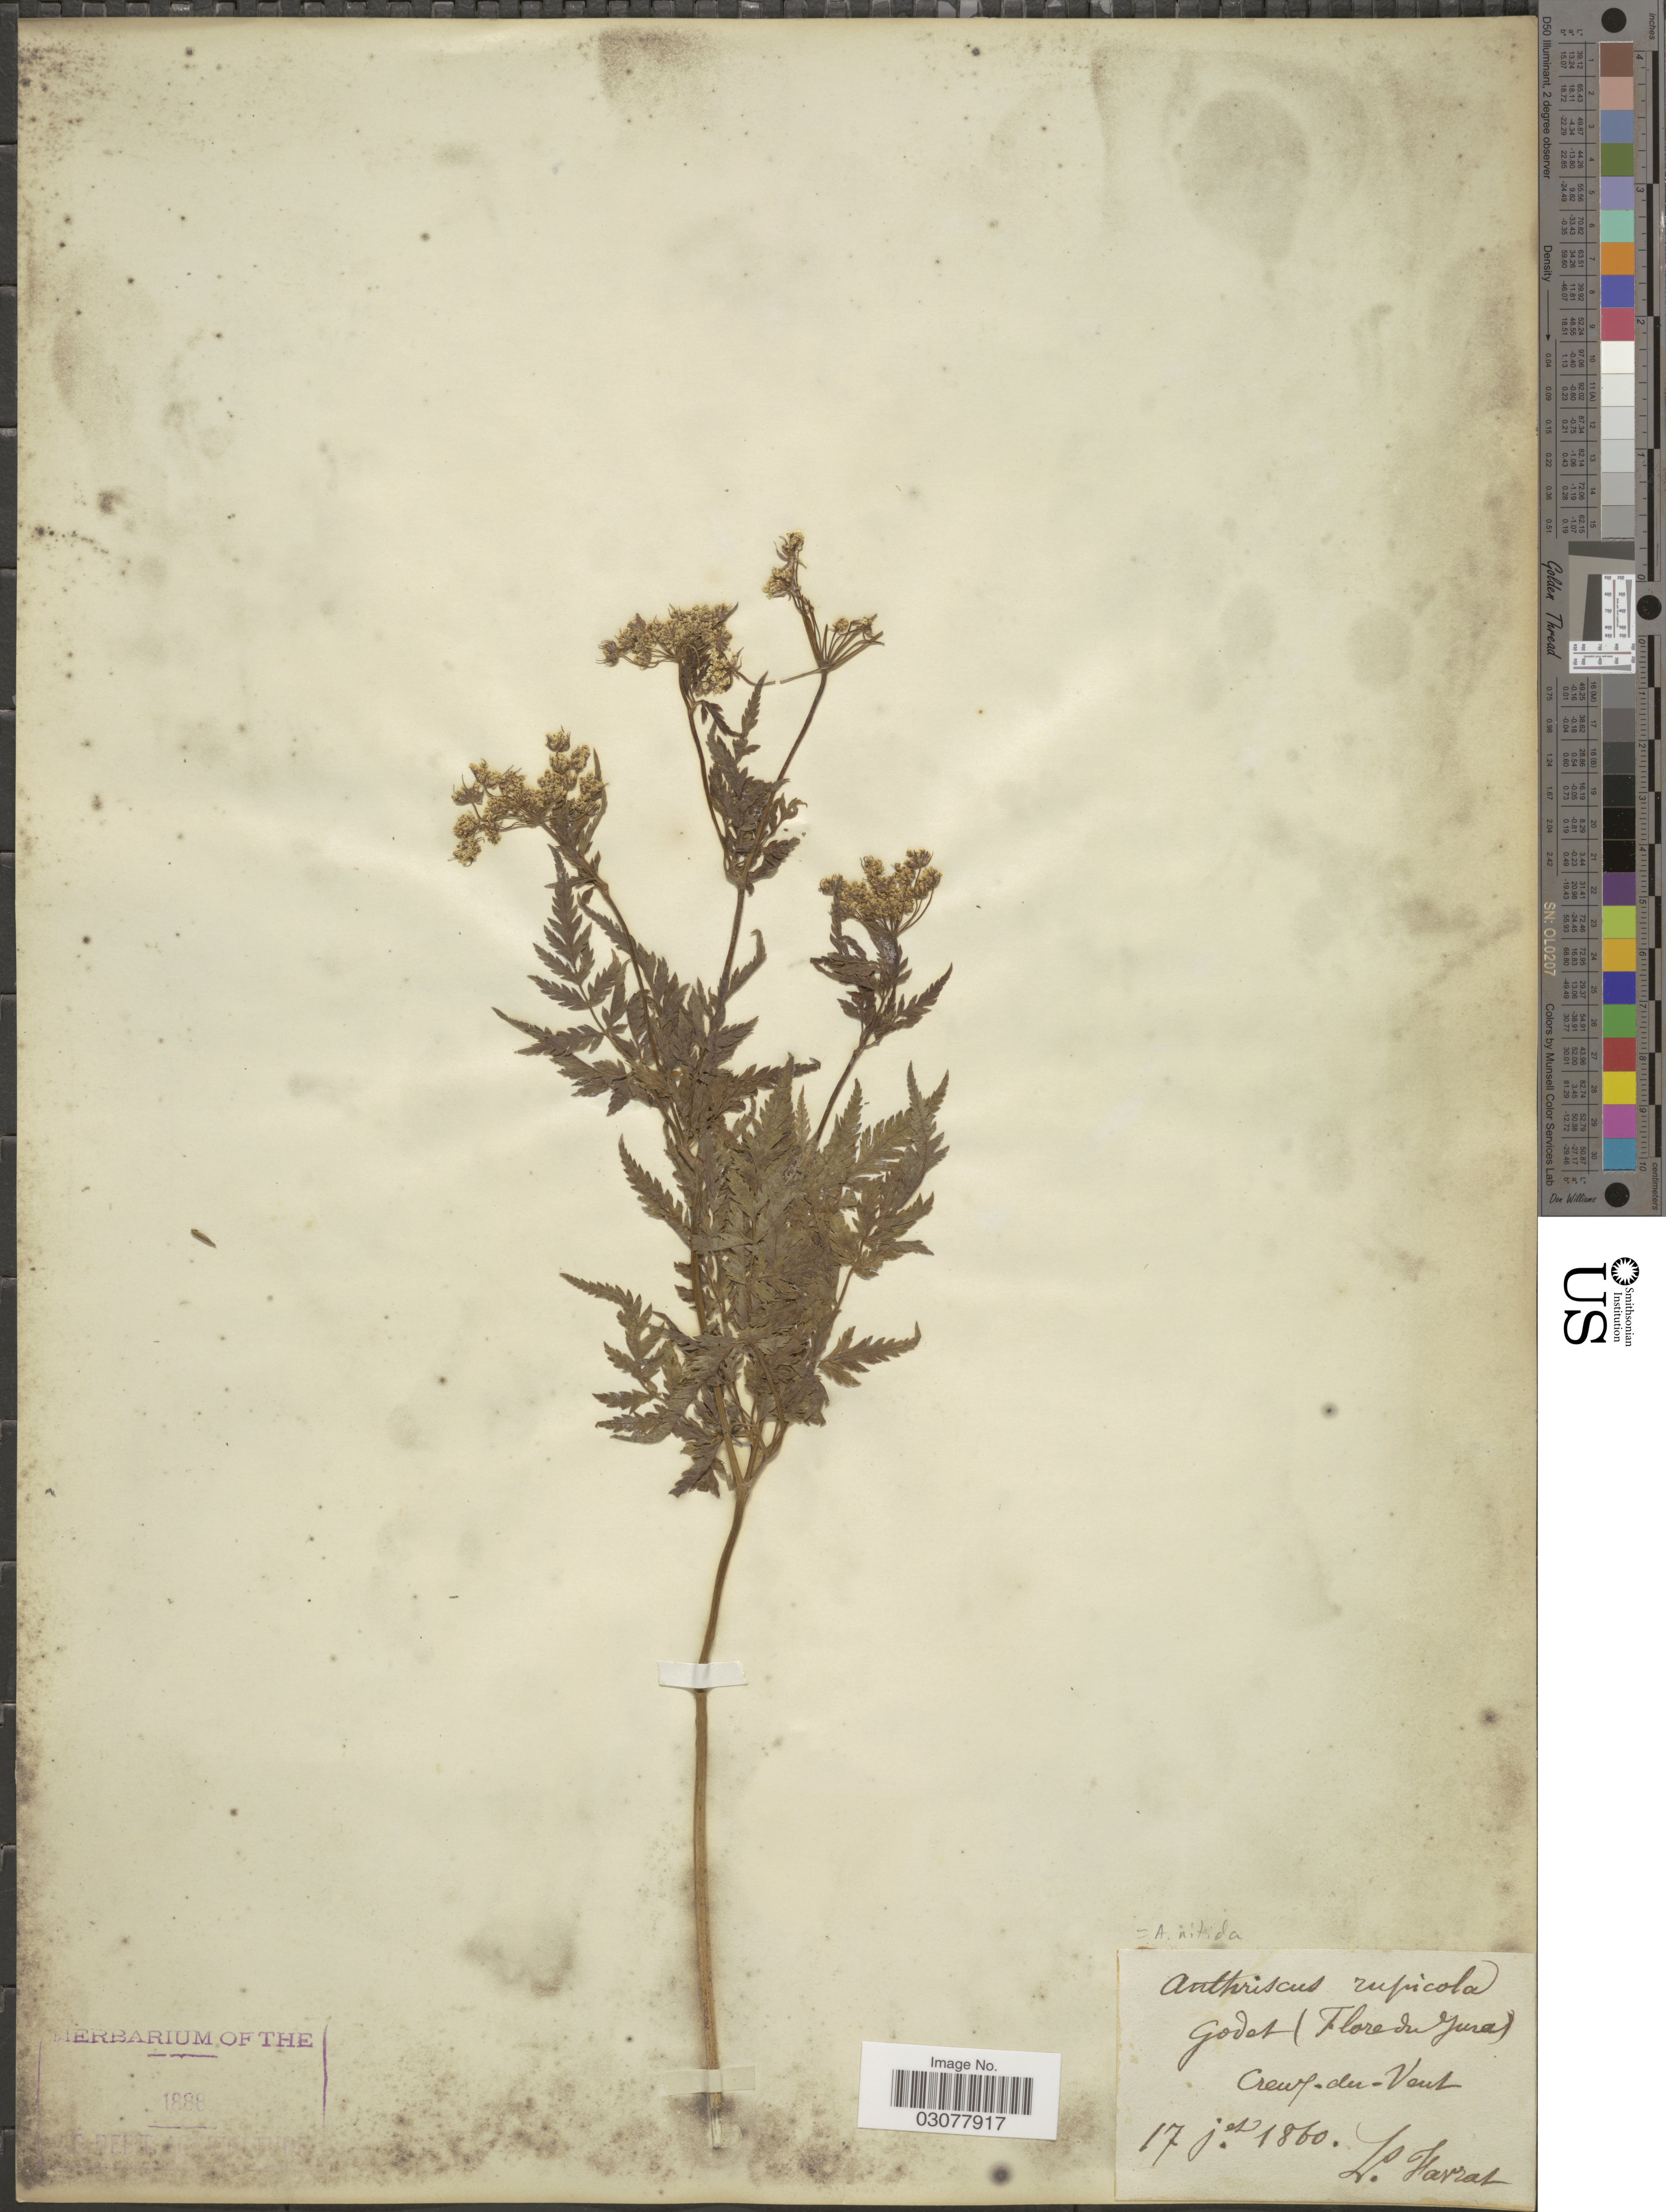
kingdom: Plantae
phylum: Tracheophyta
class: Magnoliopsida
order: Apiales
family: Apiaceae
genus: Anthriscus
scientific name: Anthriscus nitidus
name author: (Wahlenb.) Garcke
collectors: L. Favrat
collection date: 1860-07-17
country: Switzerland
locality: Godet (Flore du Jura) Creux du Vent.